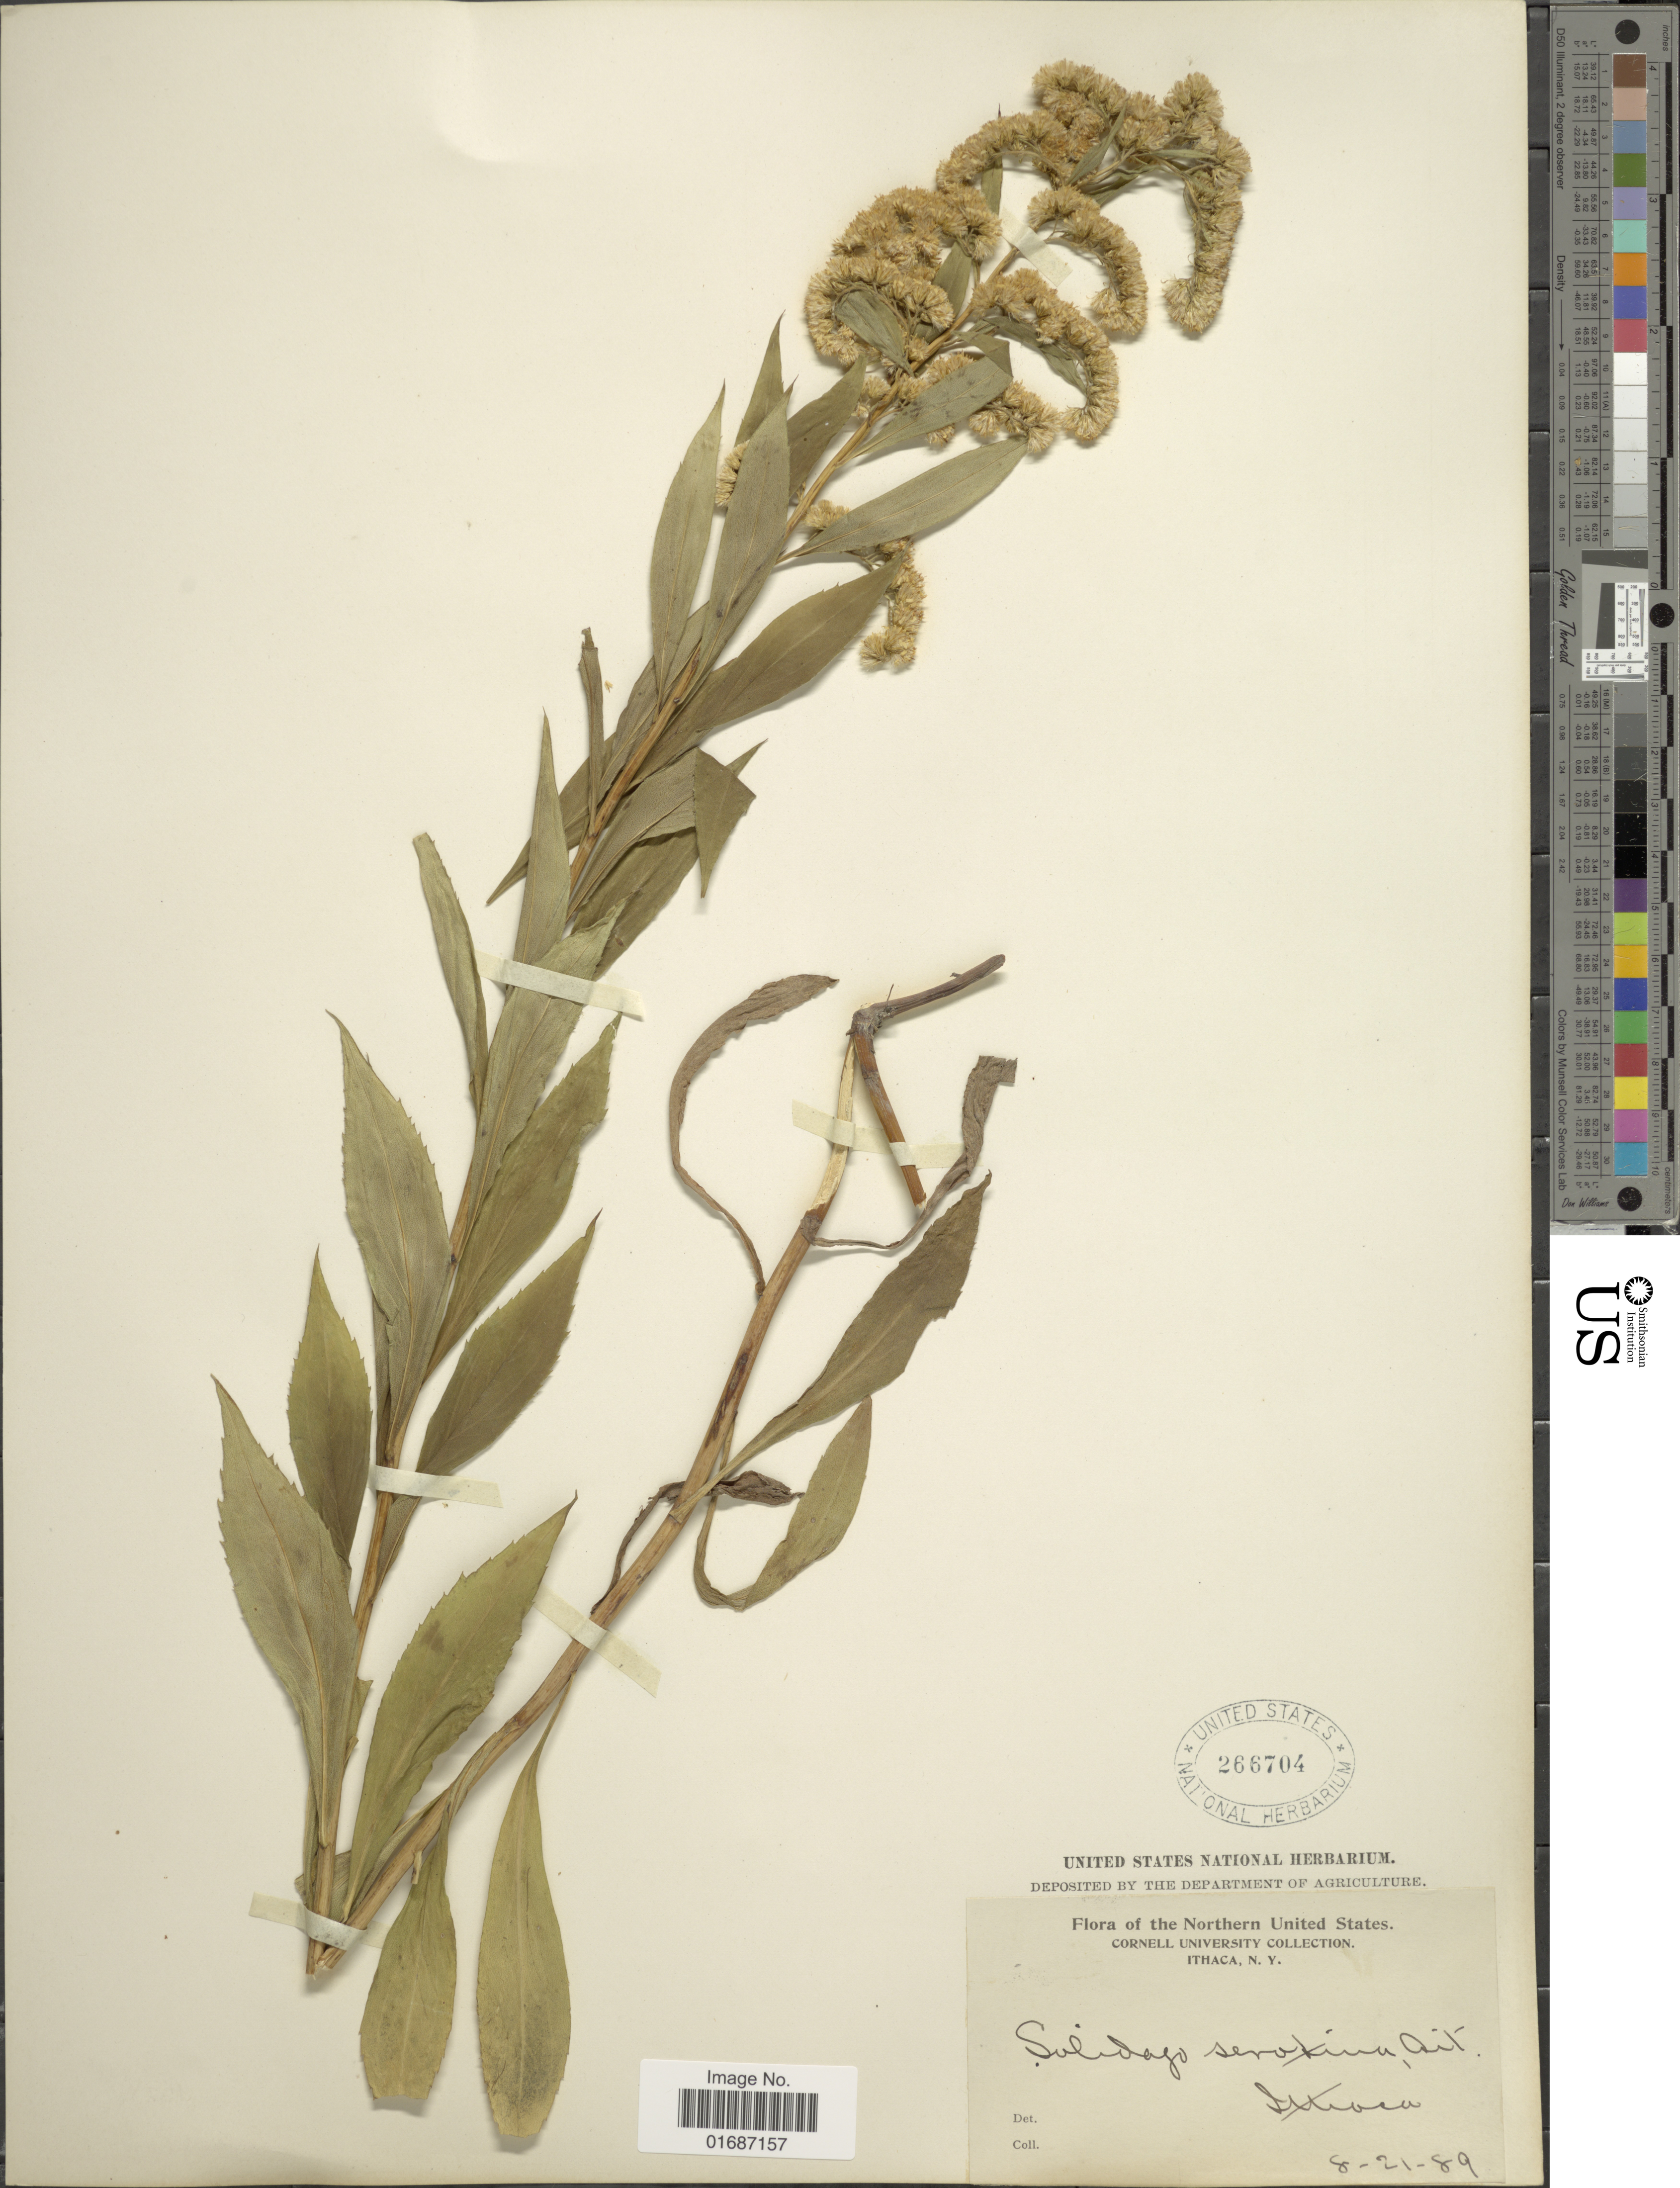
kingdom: Plantae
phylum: Tracheophyta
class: Magnoliopsida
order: Asterales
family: Asteraceae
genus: Solidago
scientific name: Solidago gigantea var. leiophylla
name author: Fernald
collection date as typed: Transcribed d/m/y: 21/8/89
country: United States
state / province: New York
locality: Ithaca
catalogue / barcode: US 266704